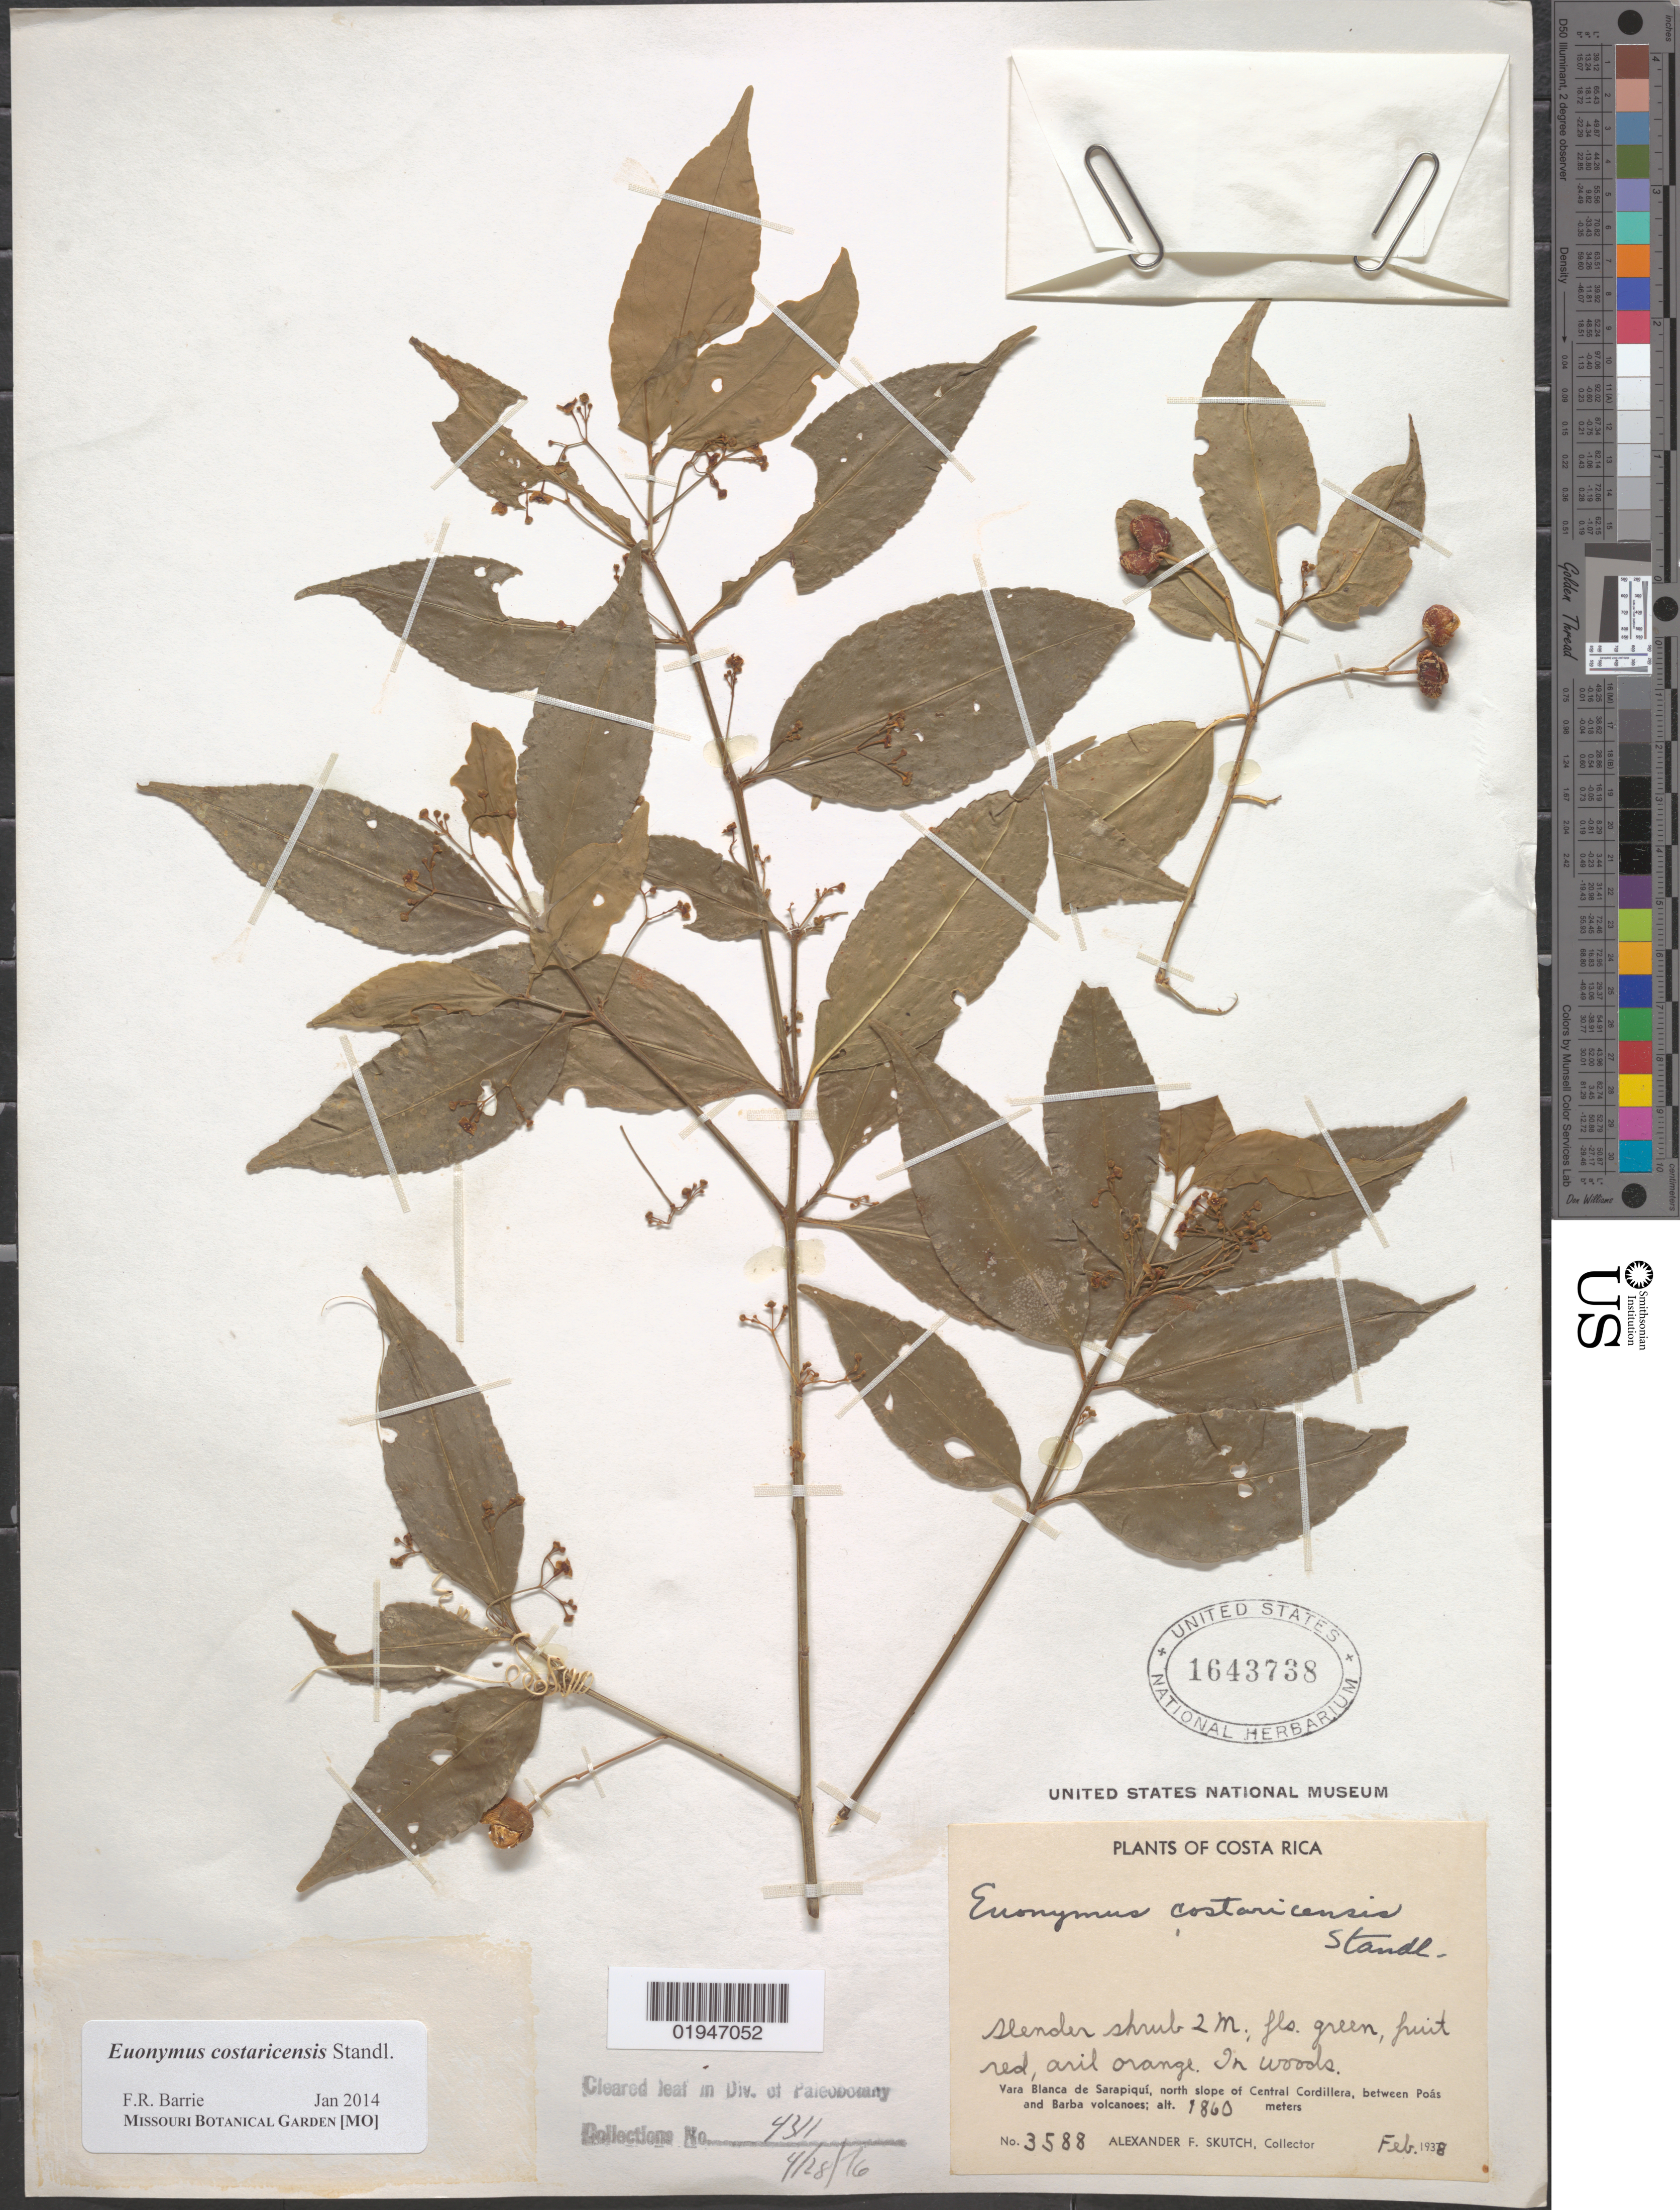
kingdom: Plantae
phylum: Tracheophyta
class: Magnoliopsida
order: Celastrales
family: Celastraceae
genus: Euonymus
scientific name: Euonymus costaricensis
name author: Standl.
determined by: Barrie, F. R.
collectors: A. F. Skutch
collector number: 3588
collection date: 1938-02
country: Costa Rica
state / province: Heredia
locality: Vara Blanca de Sarapiquí, north slope of Central Cordillera, between Poás and Barba volcanoes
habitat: In woods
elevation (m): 1860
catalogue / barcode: US 1643738